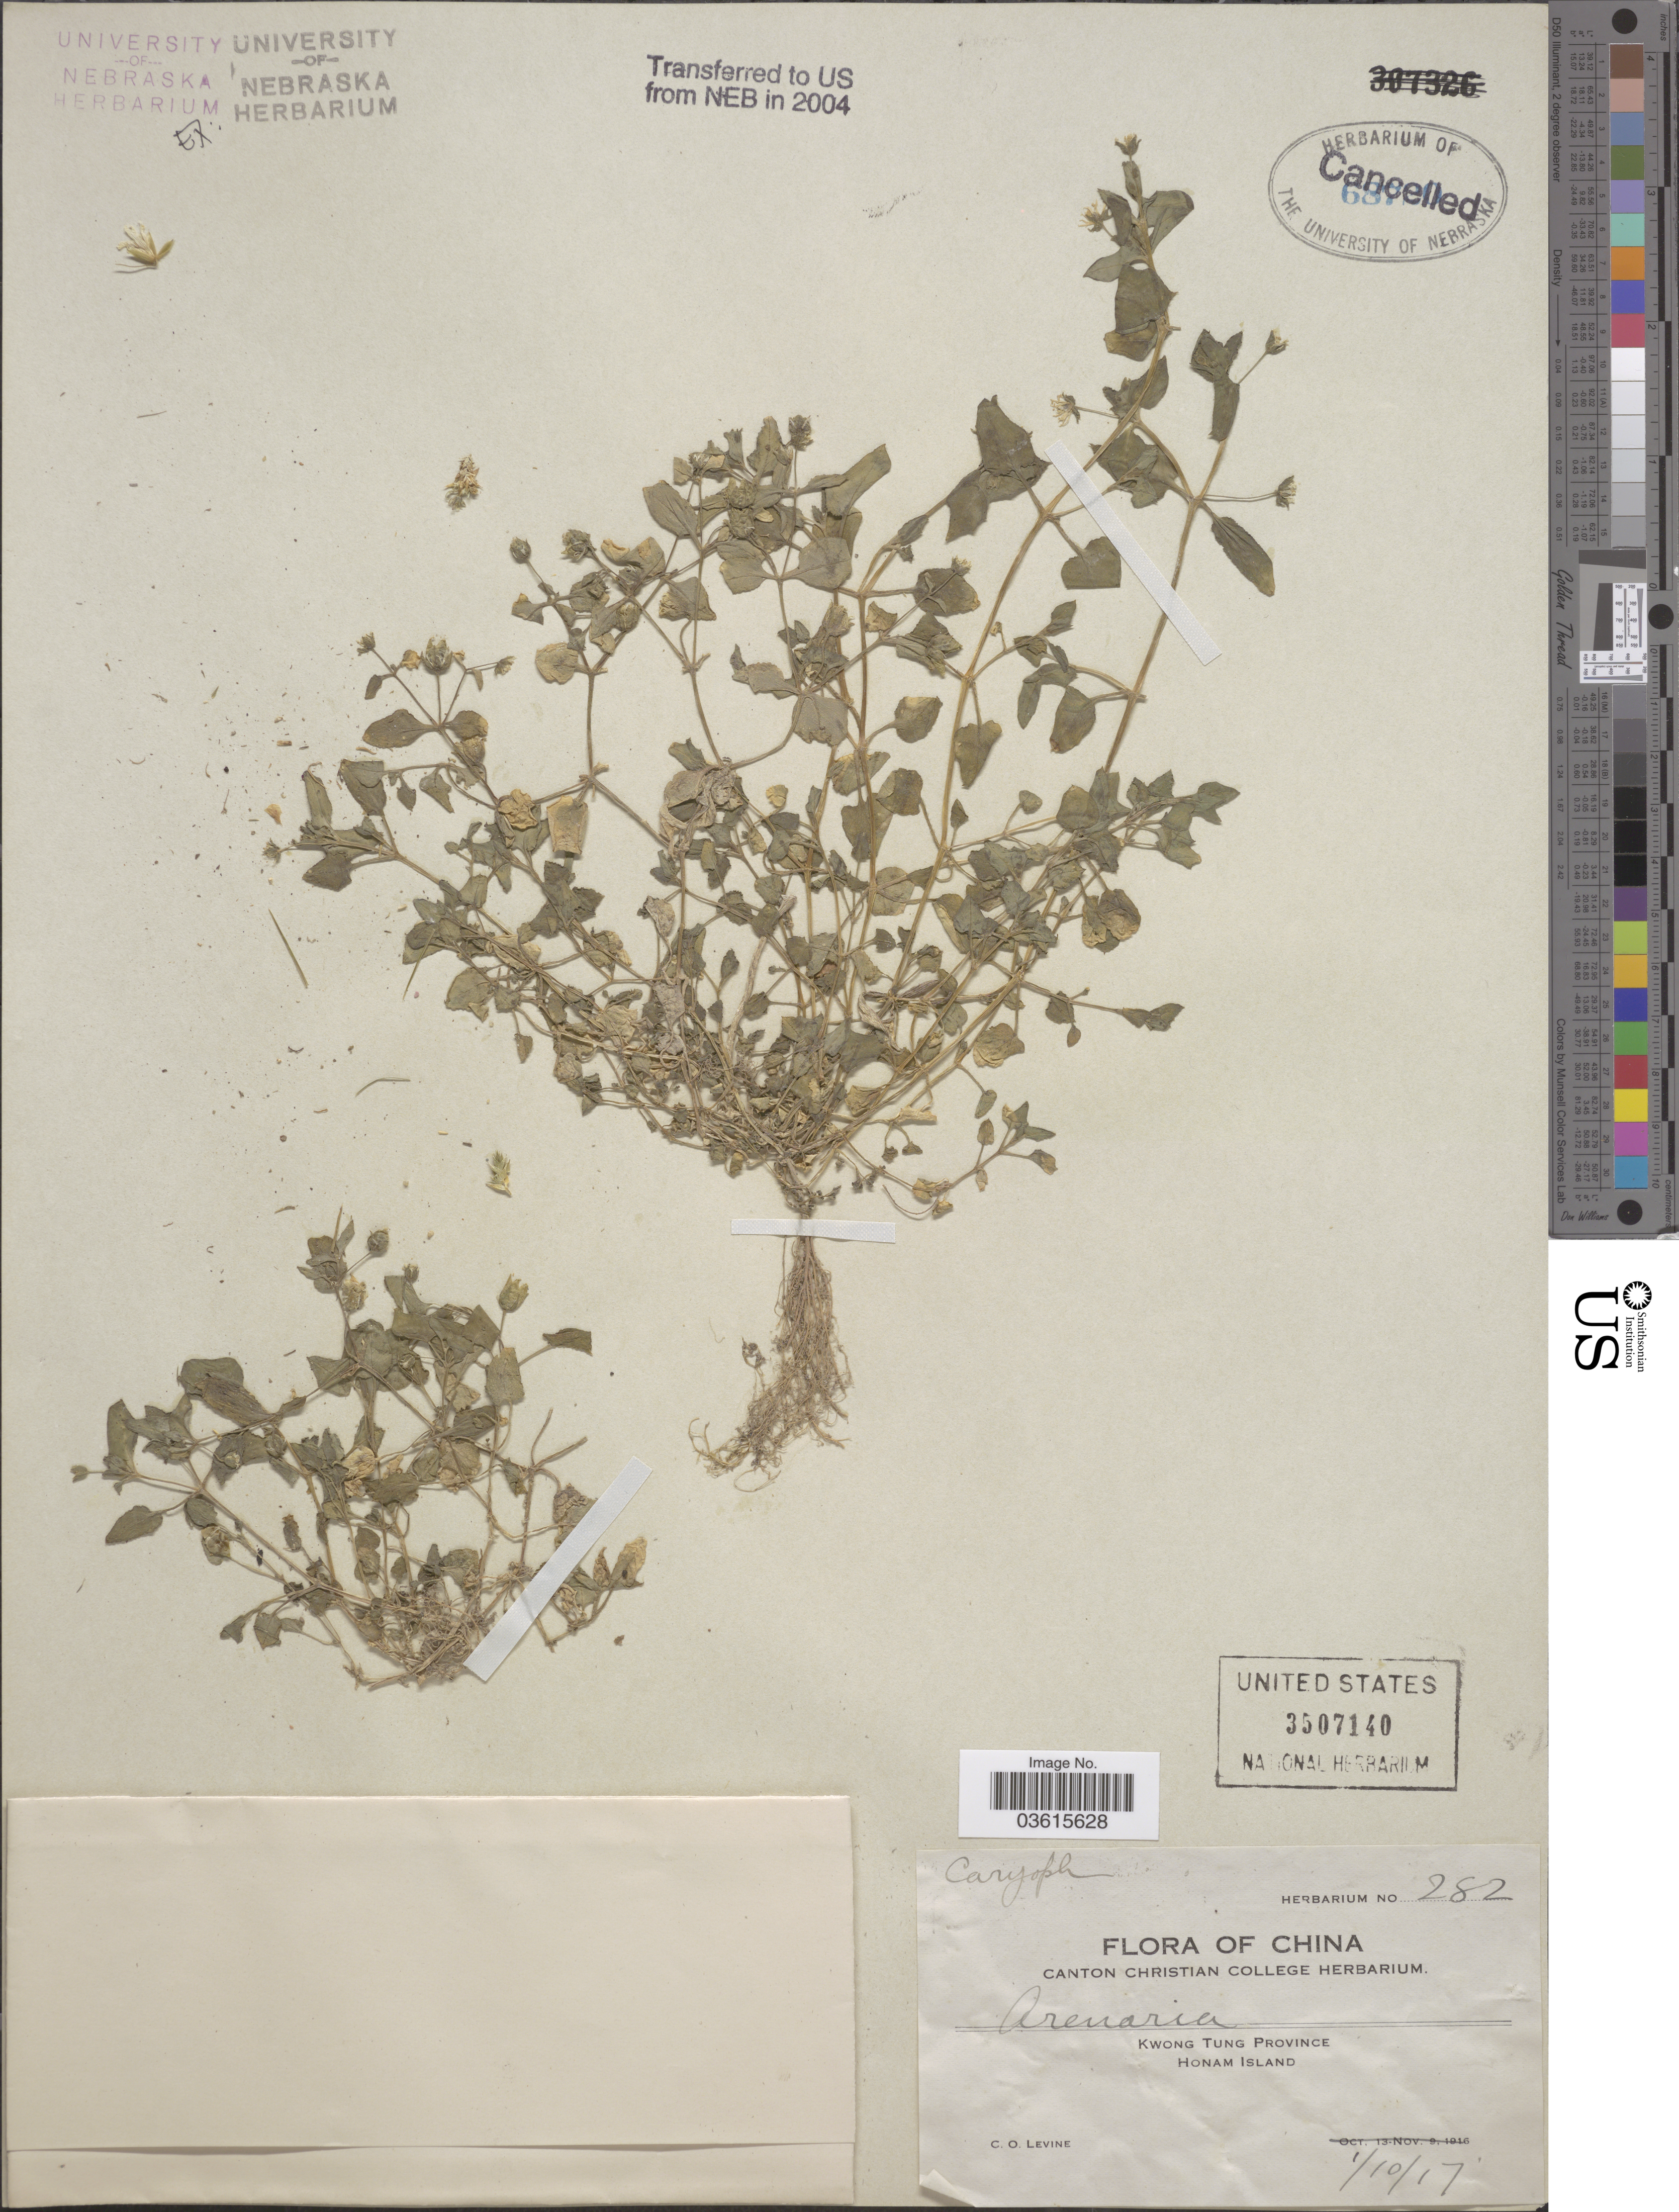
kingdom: Plantae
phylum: Tracheophyta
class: Magnoliopsida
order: Caryophyllales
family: Caryophyllaceae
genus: Arenaria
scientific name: Arenaria sp.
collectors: C. O. Levine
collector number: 282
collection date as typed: Transcribed d/m/y: 1/10/17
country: China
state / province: Guangdong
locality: Kwong Tung Province. Honam Island.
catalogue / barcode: US 3507140